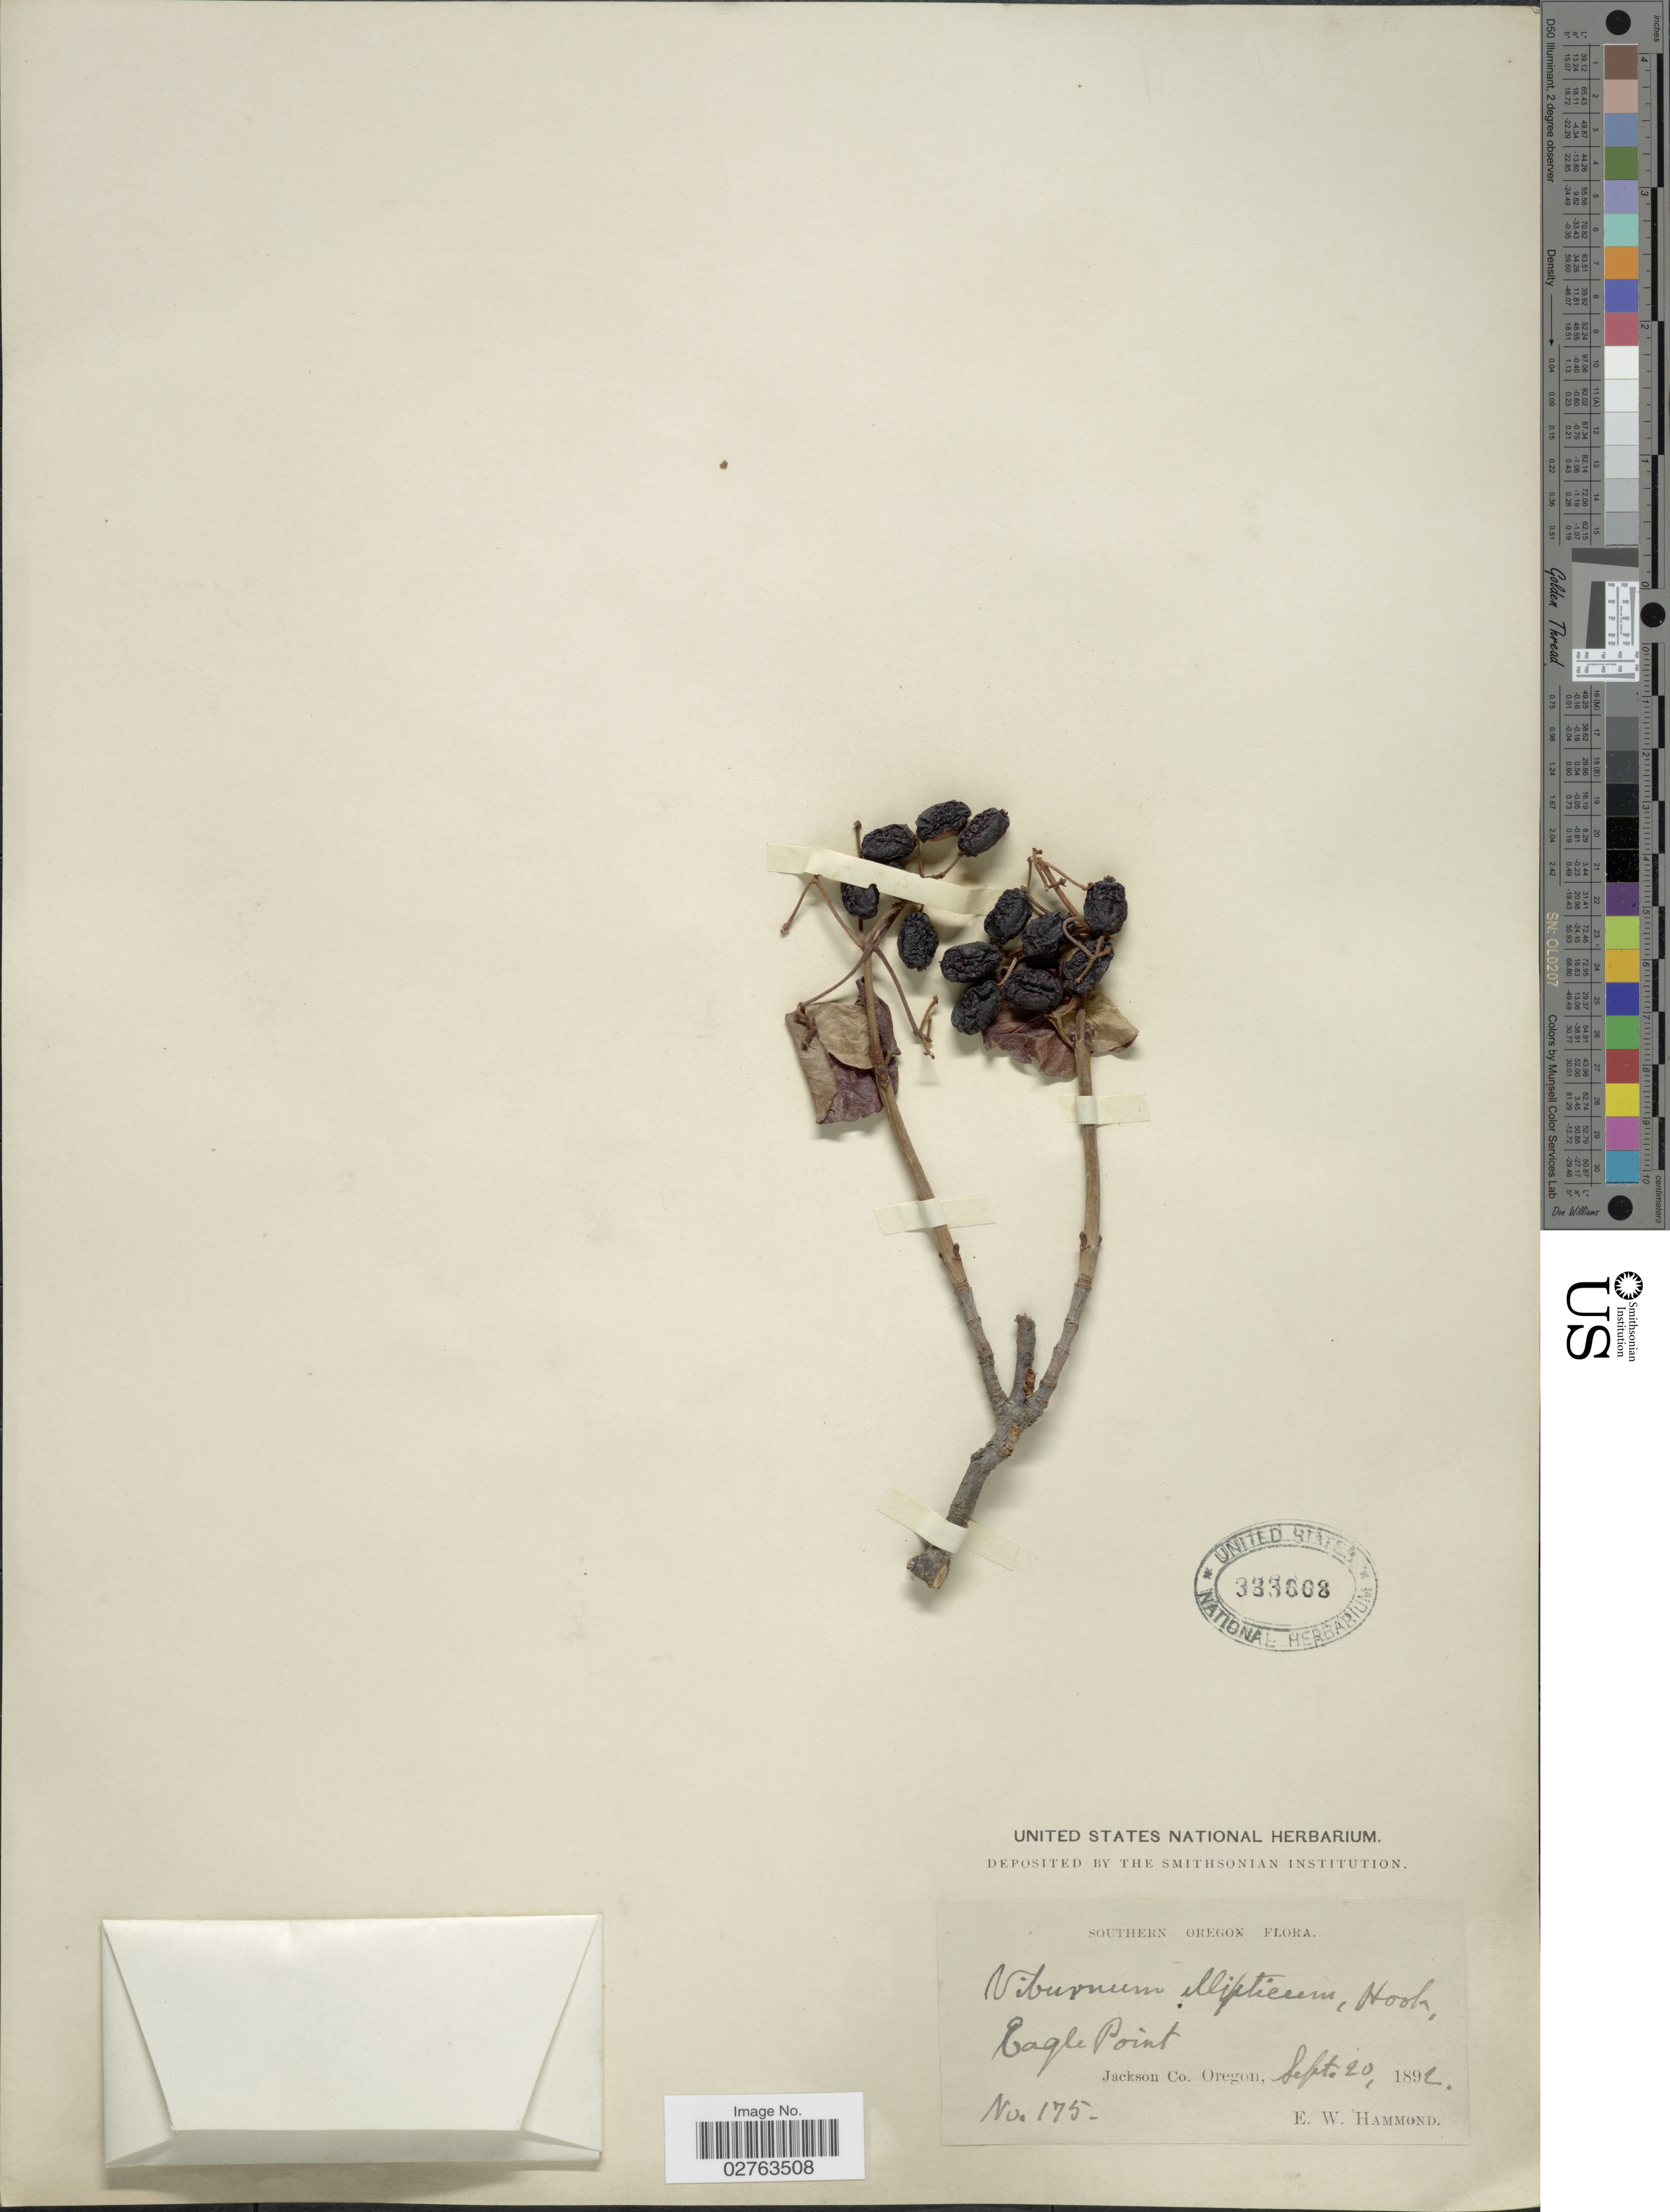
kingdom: Plantae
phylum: Tracheophyta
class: Magnoliopsida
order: Dipsacales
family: Viburnaceae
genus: Viburnum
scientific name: Viburnum ellipticum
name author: Hook.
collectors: E. Hammond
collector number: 175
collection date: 1892-09-20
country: United States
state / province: Oregon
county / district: Jackson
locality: Southern Oregon. Eagle Point. Jackson Co.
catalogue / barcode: US 333668